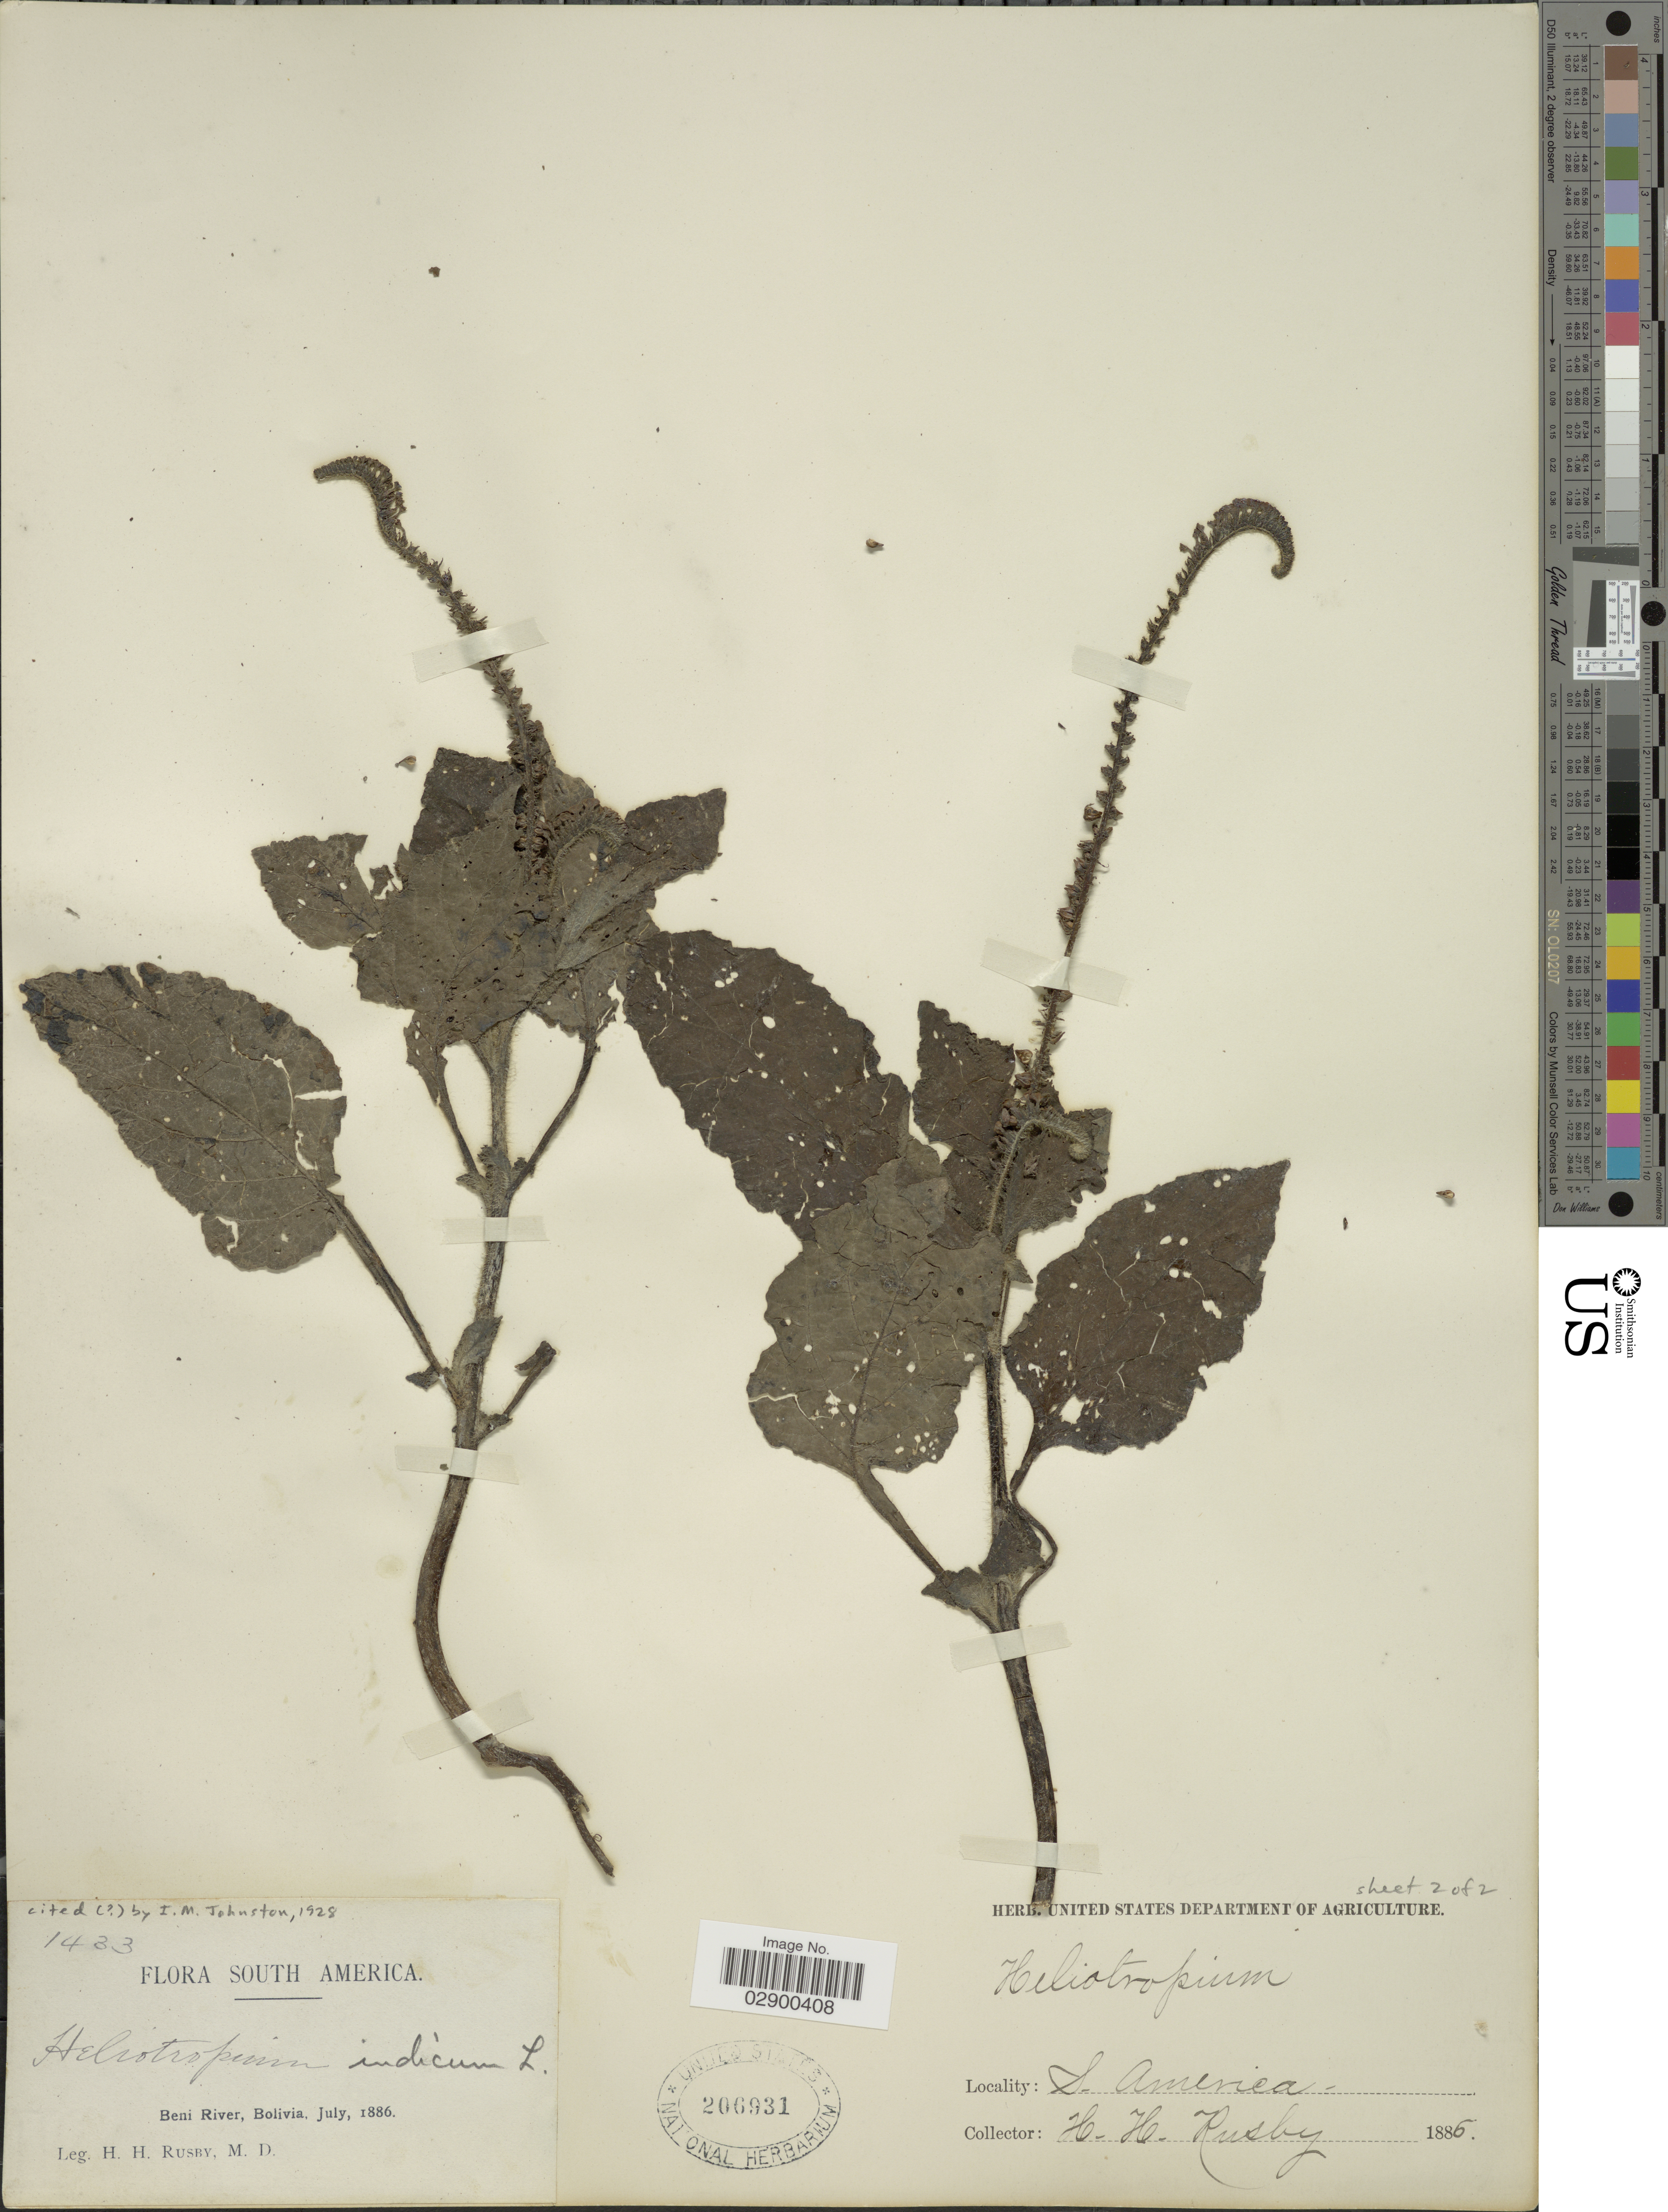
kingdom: Plantae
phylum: Tracheophyta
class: Magnoliopsida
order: Boraginales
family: Heliotropiaceae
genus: Heliotropium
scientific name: Heliotropium indicum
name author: L.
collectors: H. H. Rusby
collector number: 1433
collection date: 1886-07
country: Bolivia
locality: Beni River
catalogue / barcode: US 206931